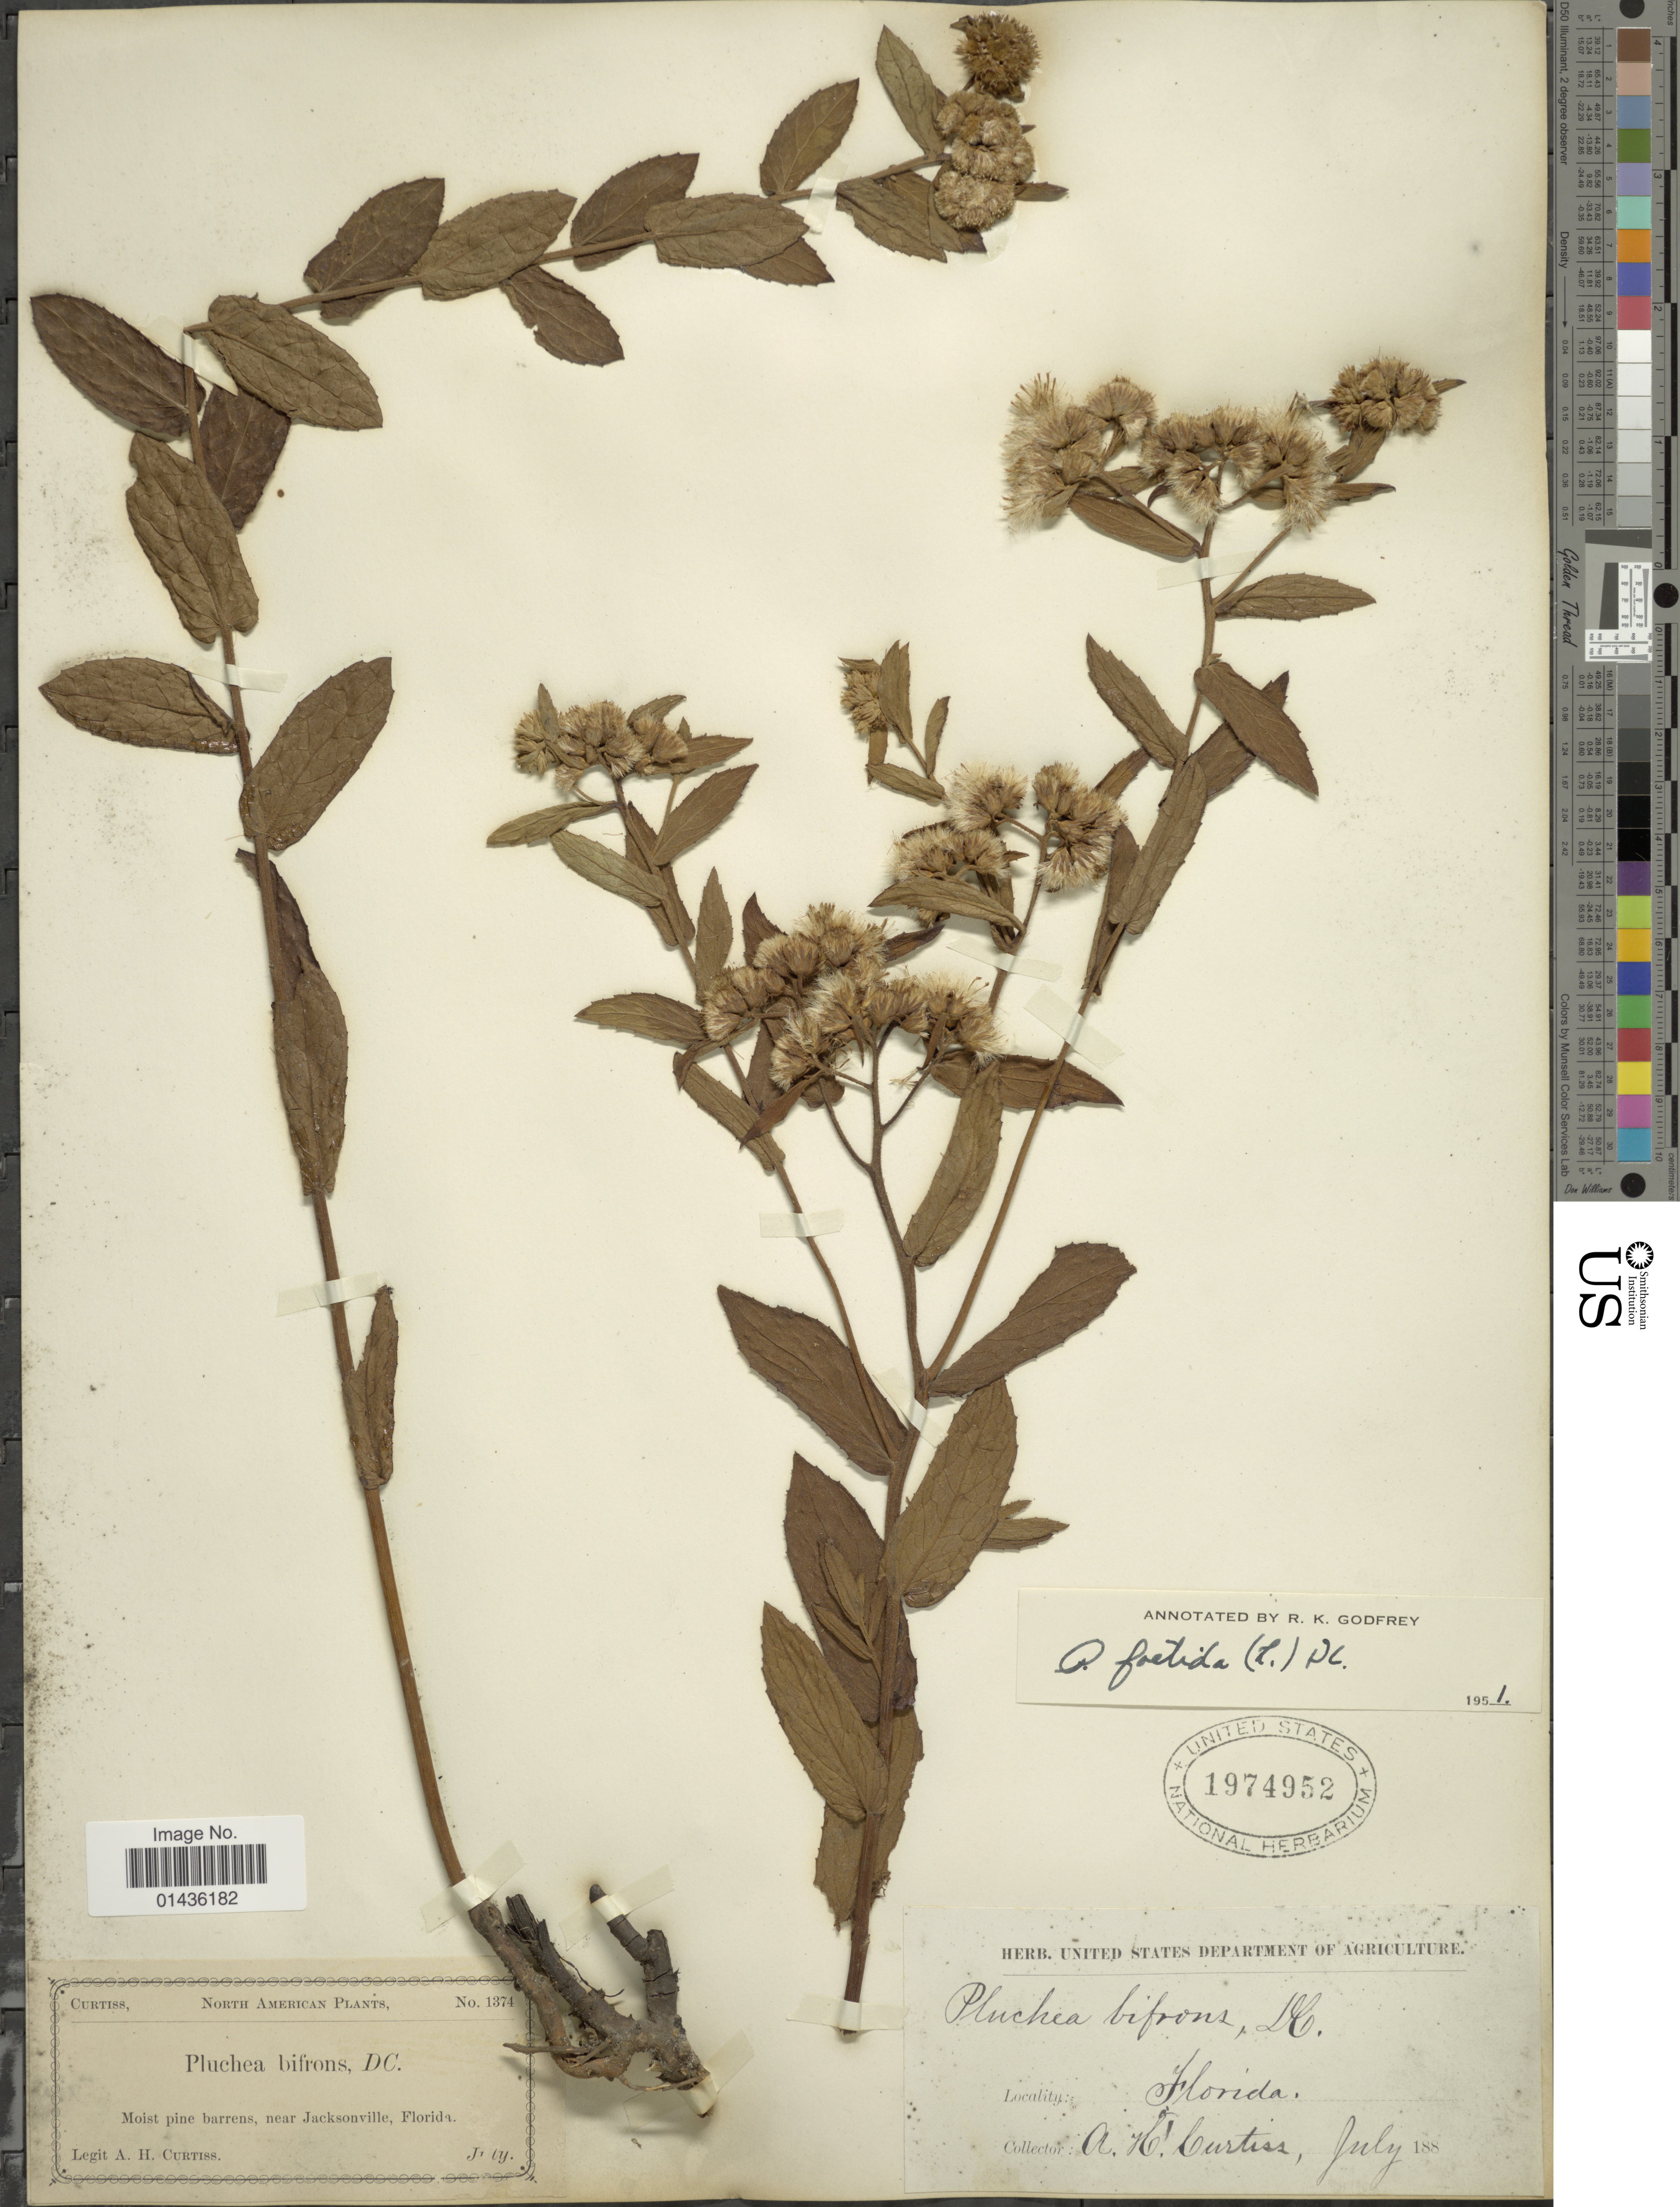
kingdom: Plantae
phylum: Tracheophyta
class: Magnoliopsida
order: Asterales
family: Asteraceae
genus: Pluchea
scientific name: Pluchea foetida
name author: (L.) DC.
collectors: A. H. Curtiss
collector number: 1374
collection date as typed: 188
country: United States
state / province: Florida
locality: North American, near Jacksonville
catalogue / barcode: US 1974952